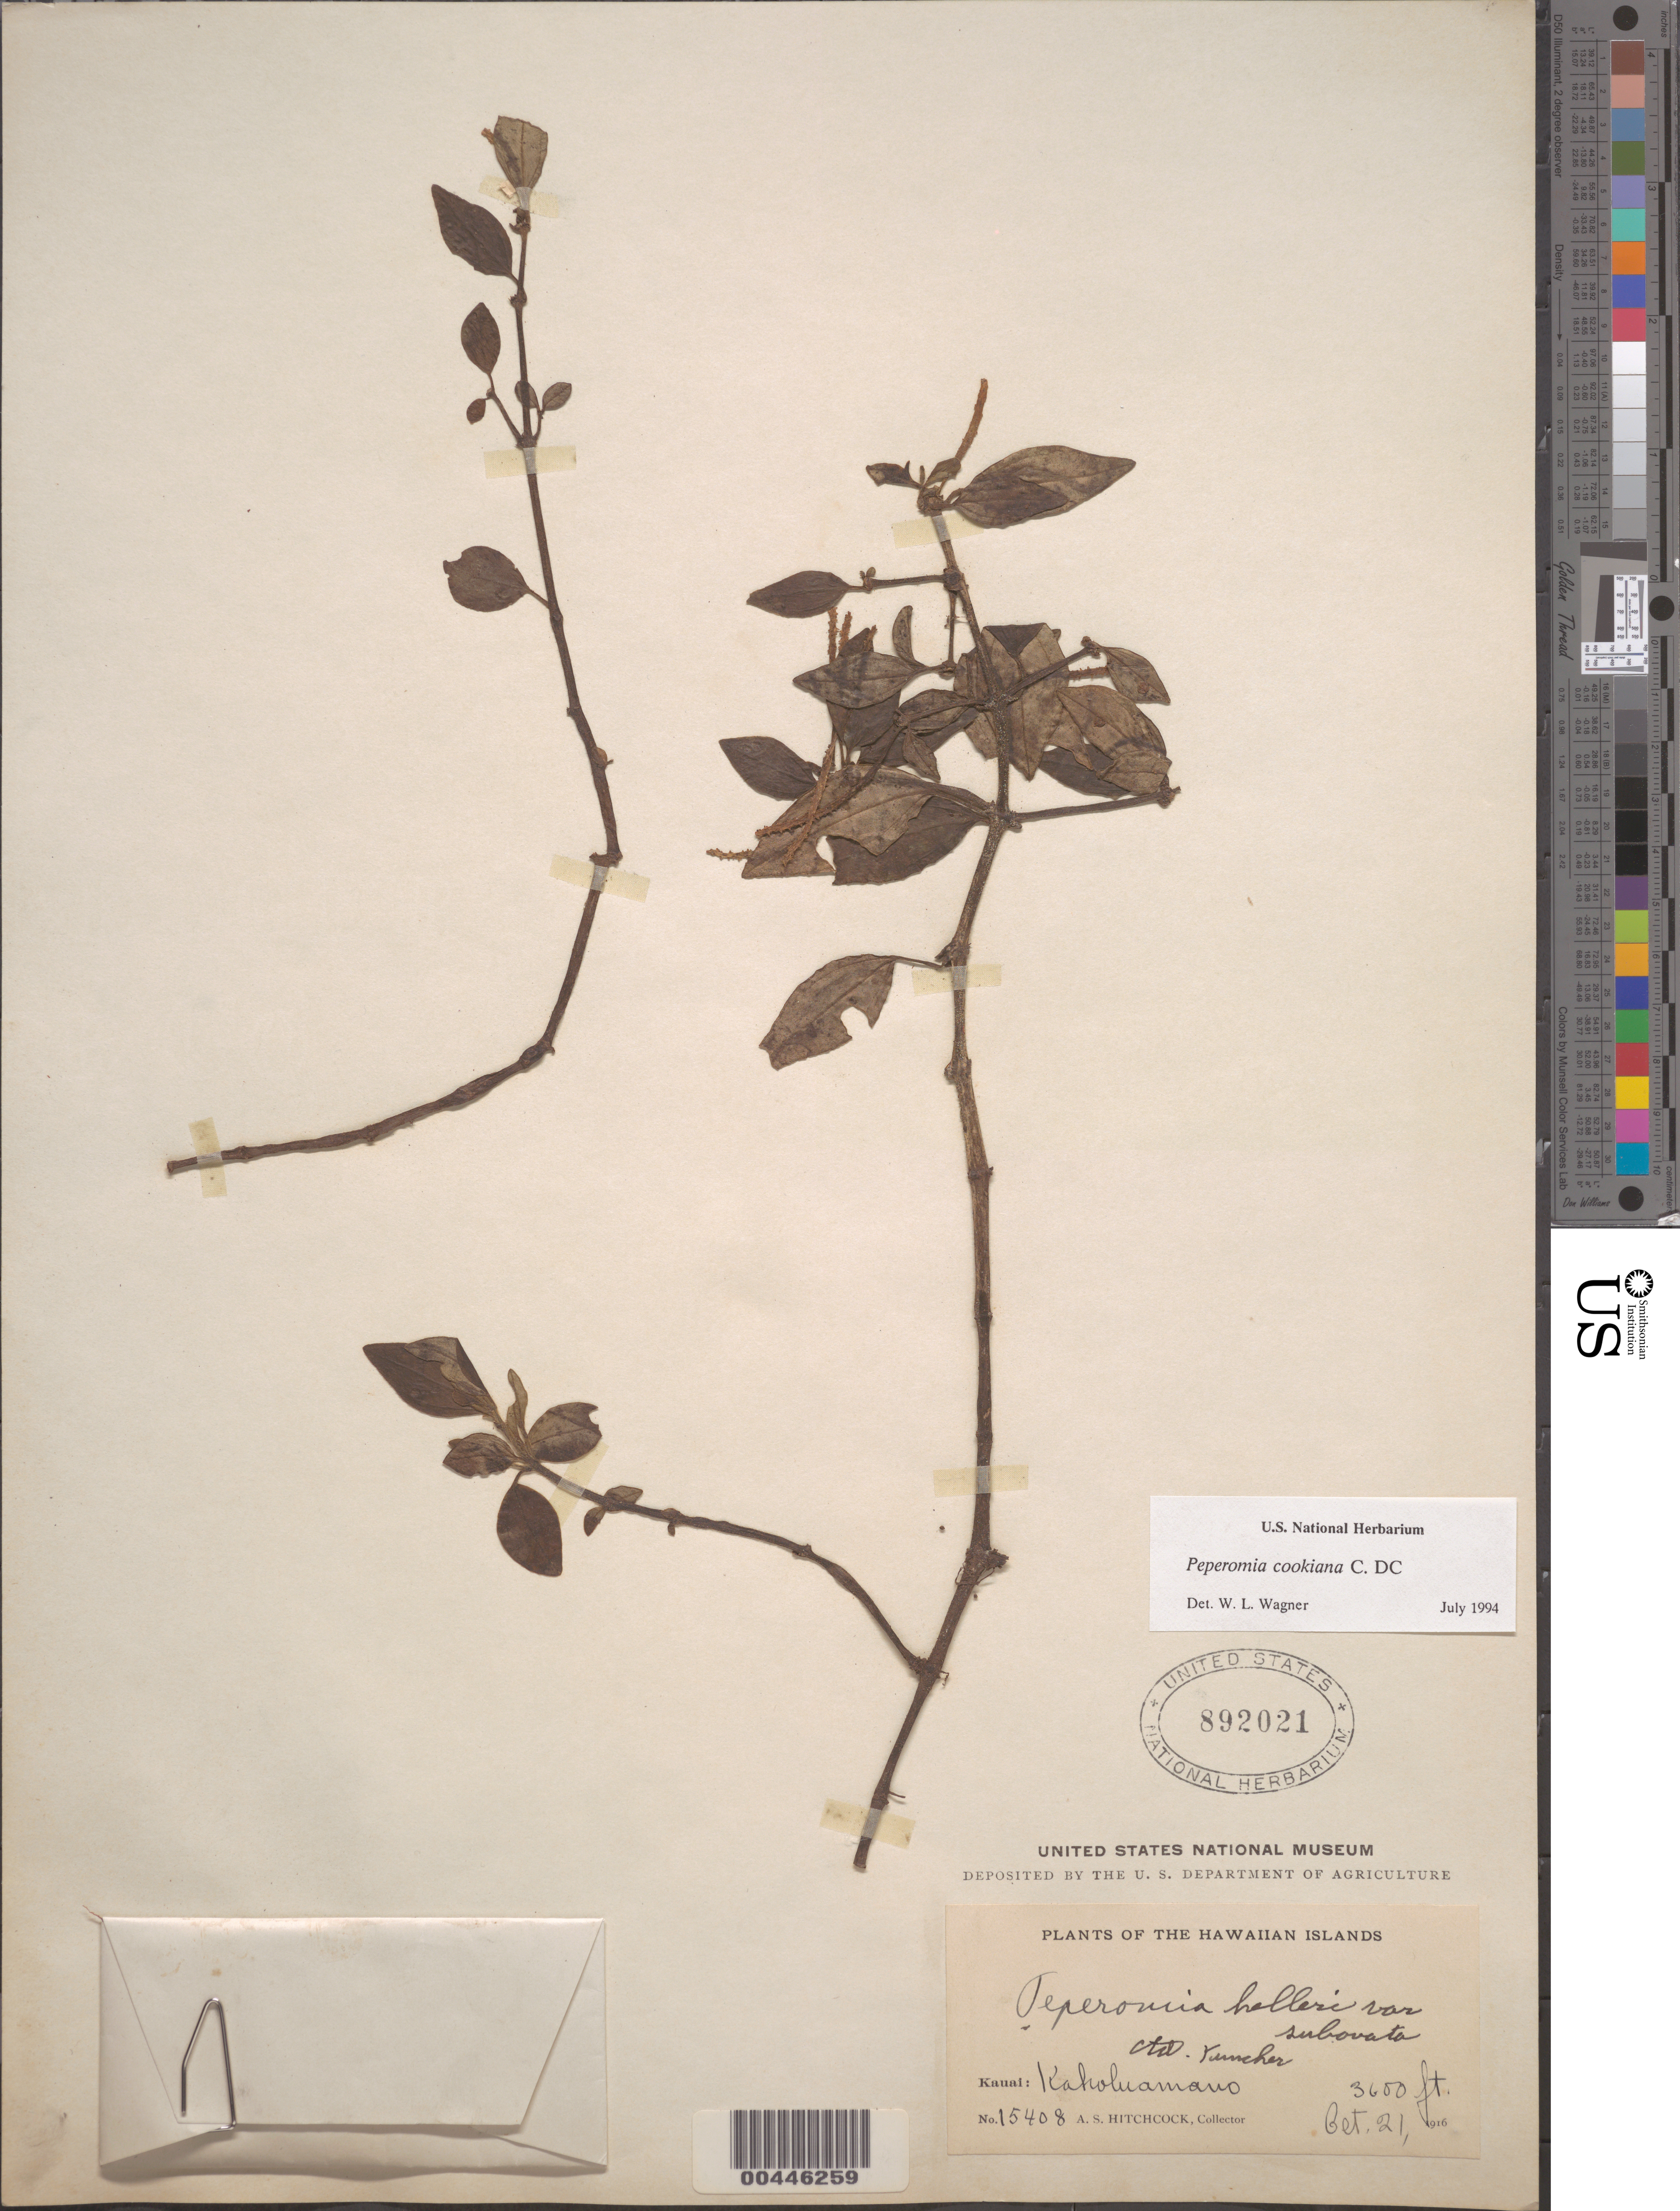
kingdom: Plantae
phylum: Tracheophyta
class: Magnoliopsida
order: Piperales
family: Piperaceae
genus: Peperomia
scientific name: Peperomia cookiana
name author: C. DC.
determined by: Wagner, W. L., (BOT), Smithsonian Institution - National Museum of Natural History (UNITED STATES)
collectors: A. S. Hitchcock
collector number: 15408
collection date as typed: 21 Oct 1916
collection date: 1916-10-21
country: United States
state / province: Hawaii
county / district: Kauai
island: Kaua'i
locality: Kaholuamano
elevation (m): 1097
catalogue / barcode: US 892021